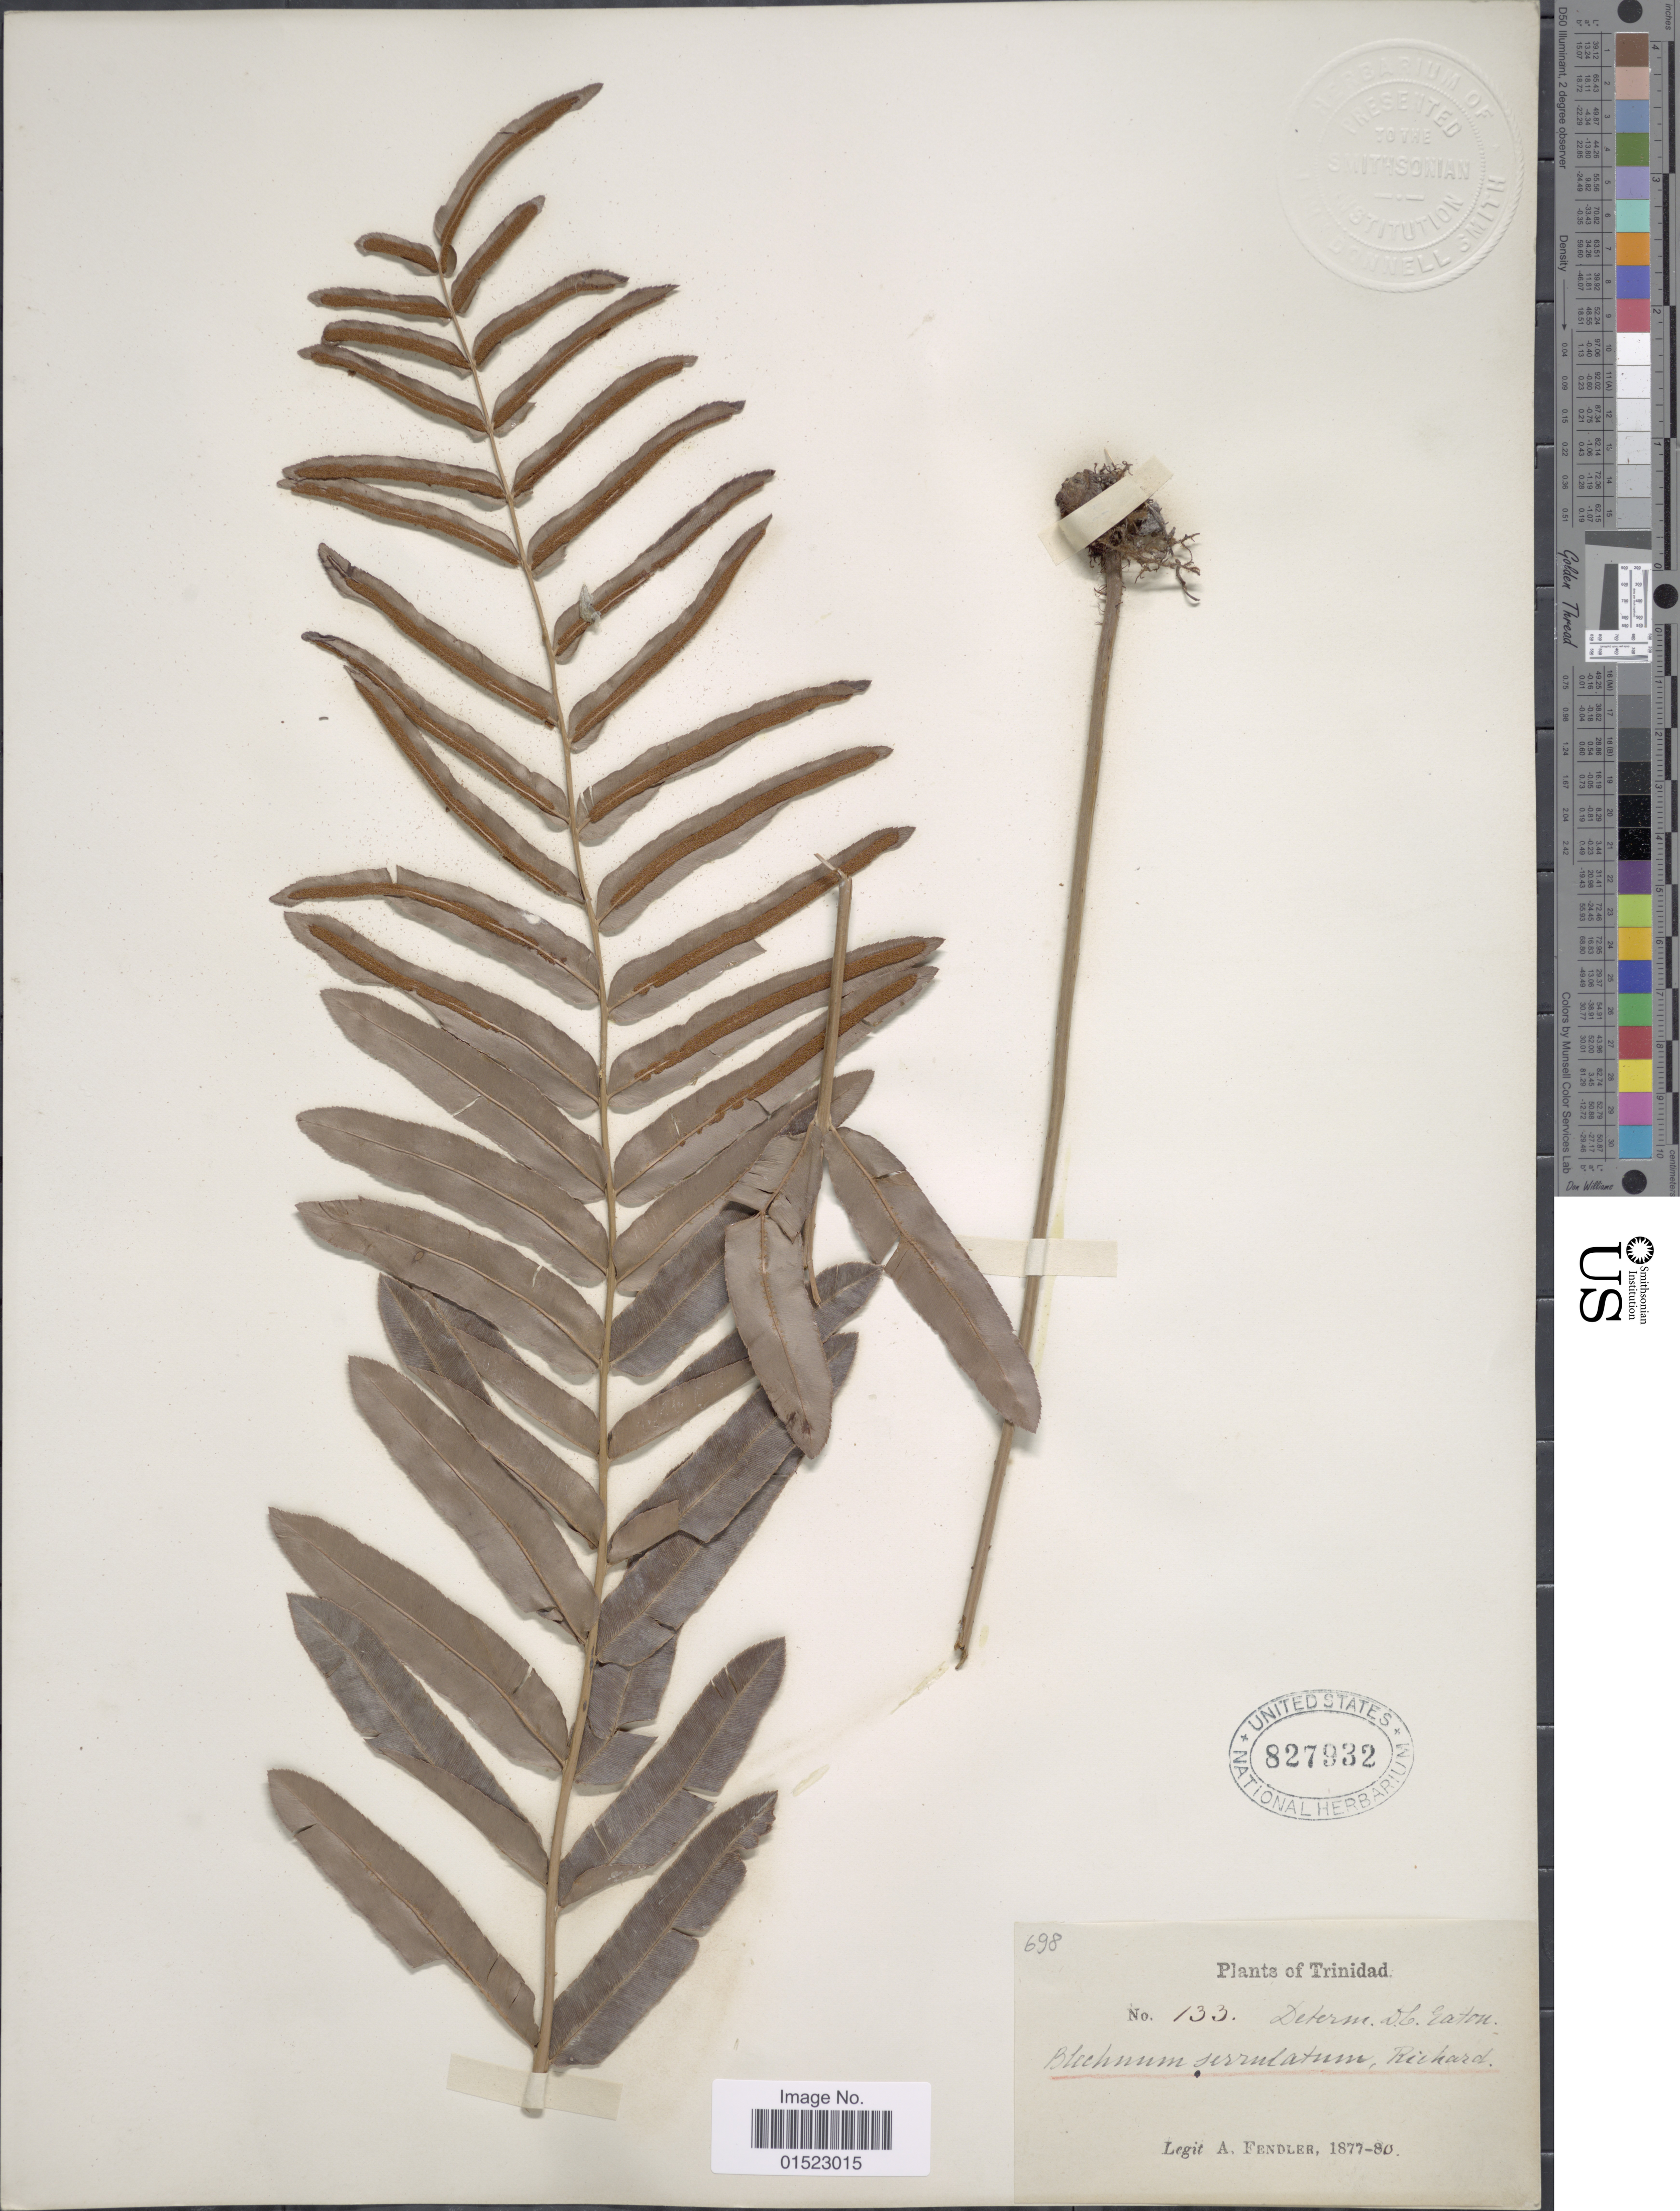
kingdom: Plantae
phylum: Tracheophyta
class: Polypodiopsida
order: Polypodiales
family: Blechnaceae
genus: Telmatoblechnum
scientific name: Telmatoblechnum serrulatum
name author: (Rich.) Perrie et al.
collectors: A. Fendler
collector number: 133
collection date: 1877/1880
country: Trinidad and Tobago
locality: Trinidad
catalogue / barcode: US 827932